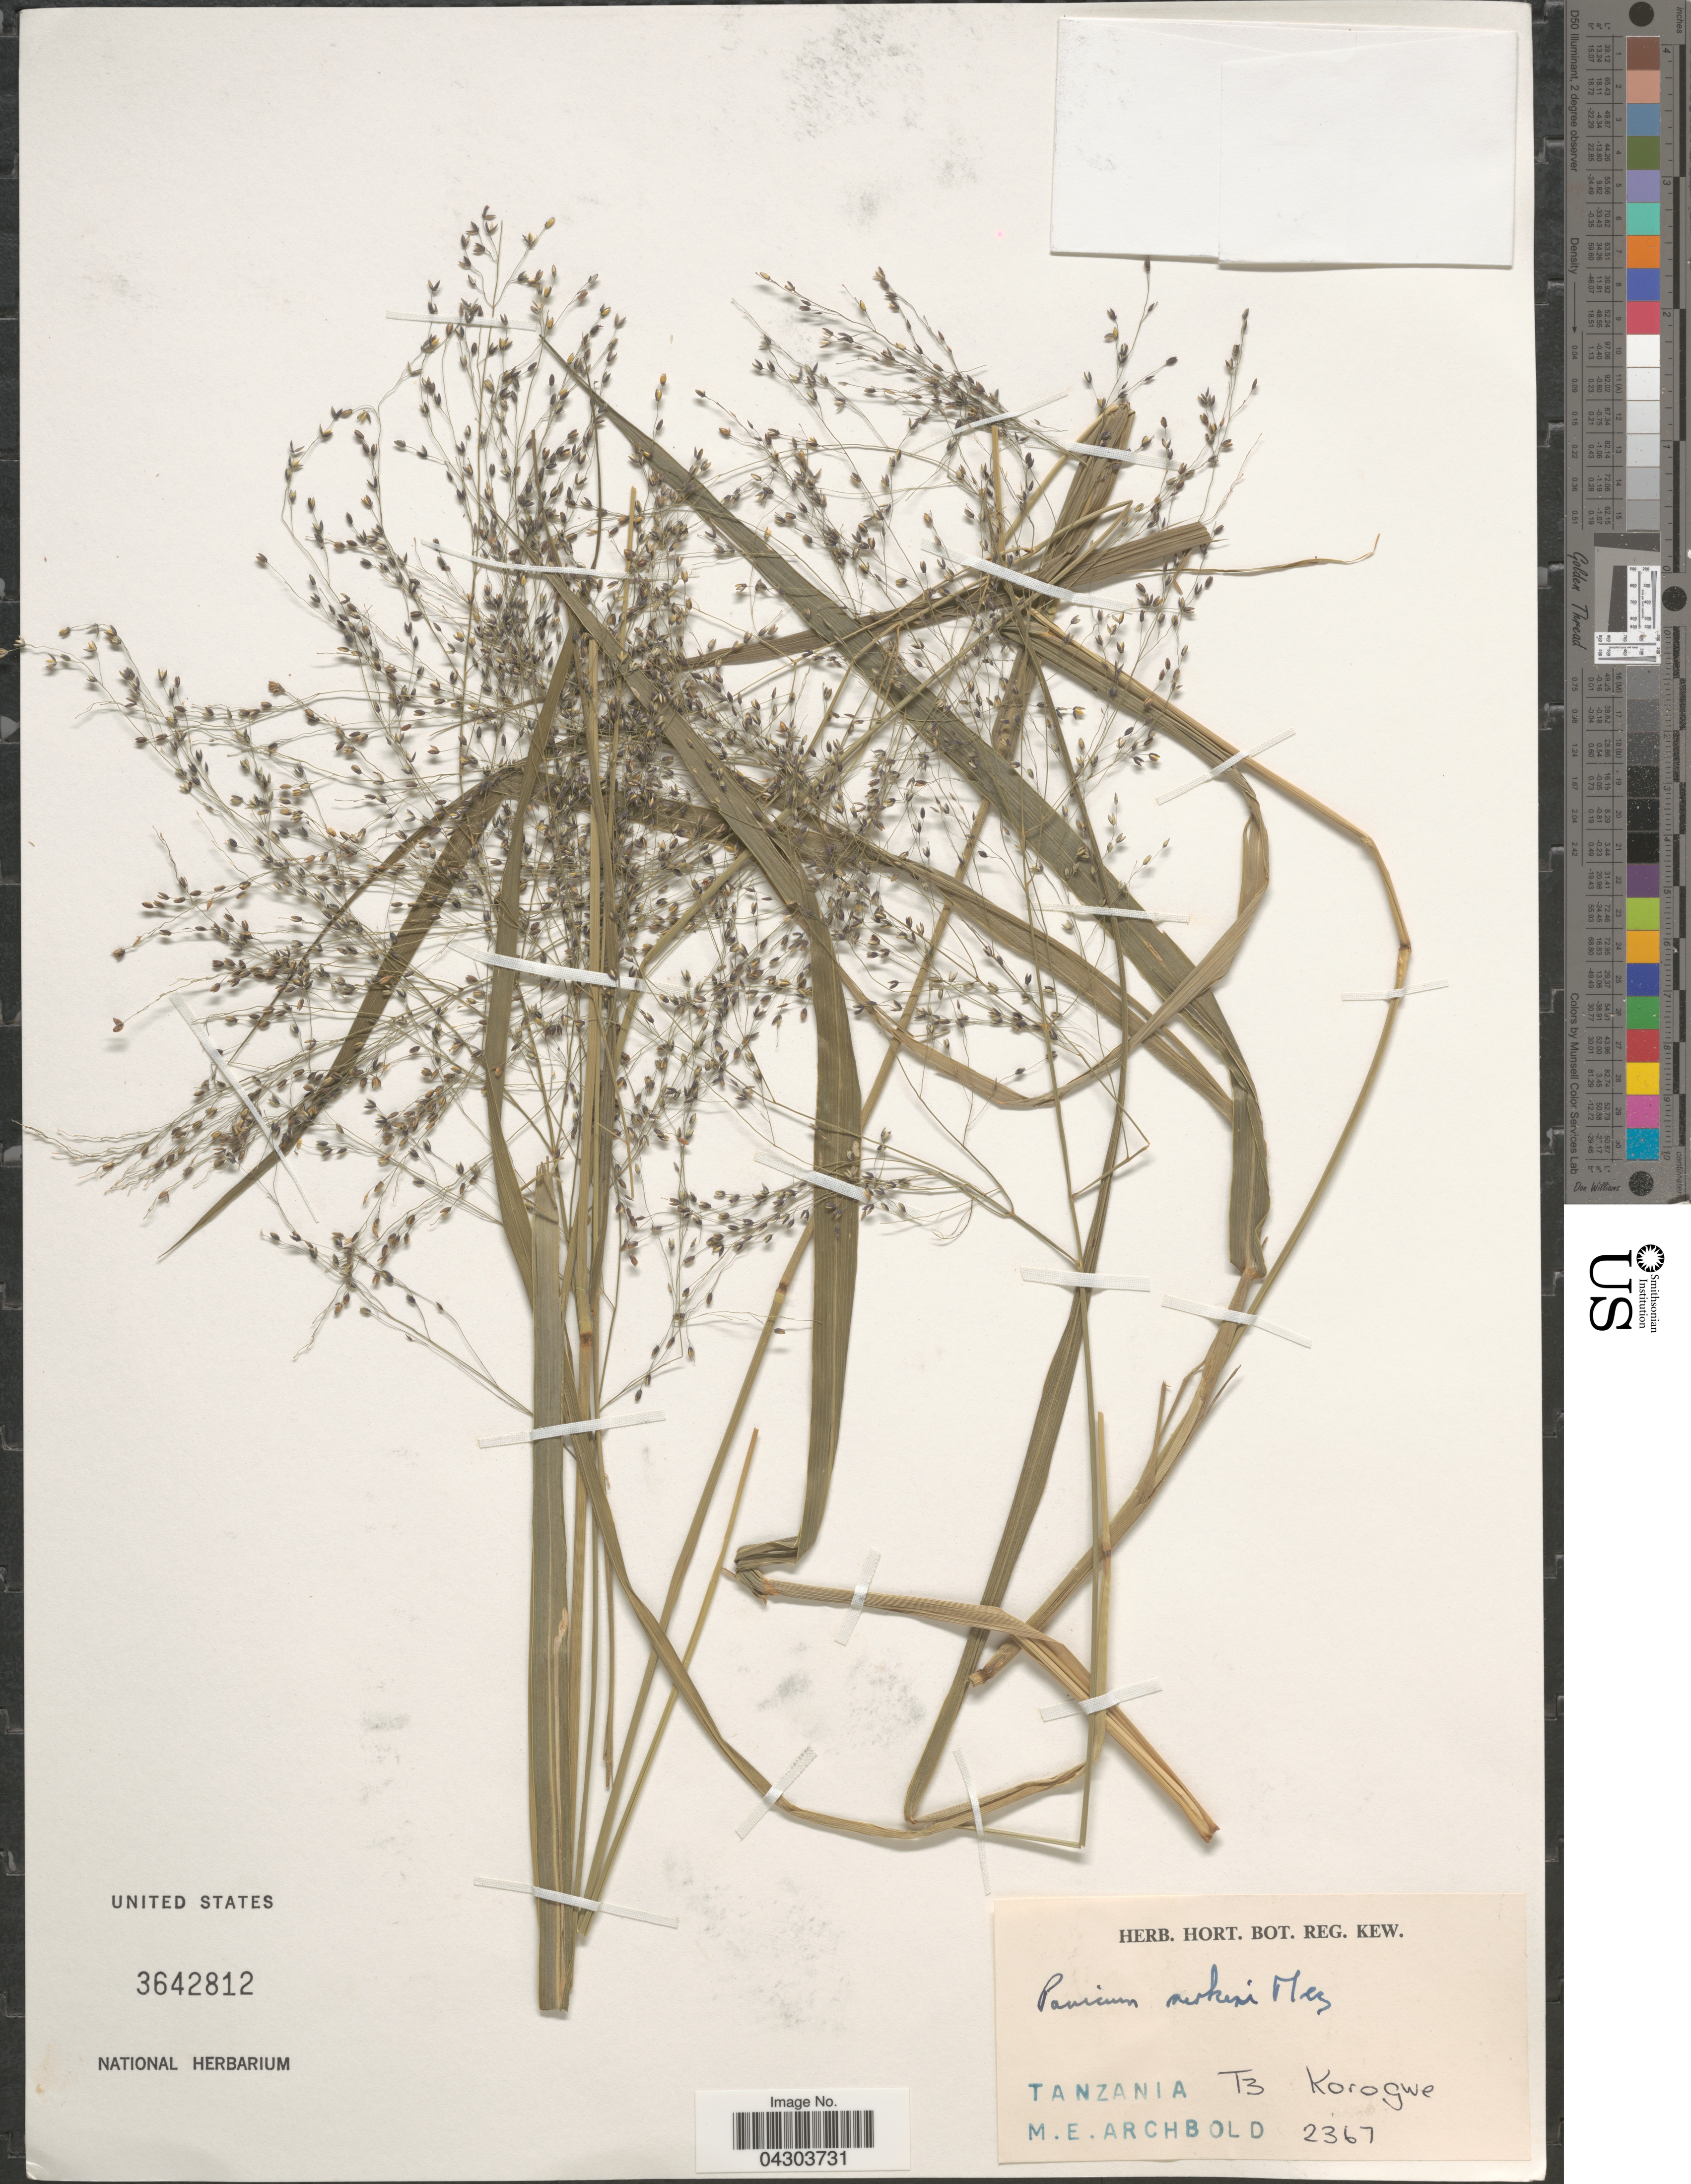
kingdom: Plantae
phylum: Tracheophyta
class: Liliopsida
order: Poales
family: Poaceae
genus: Panicum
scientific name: Panicum merkeri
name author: Mez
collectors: M. Archbold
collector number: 2367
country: Tanzania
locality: T3 Korogwe.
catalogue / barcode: US 3642812